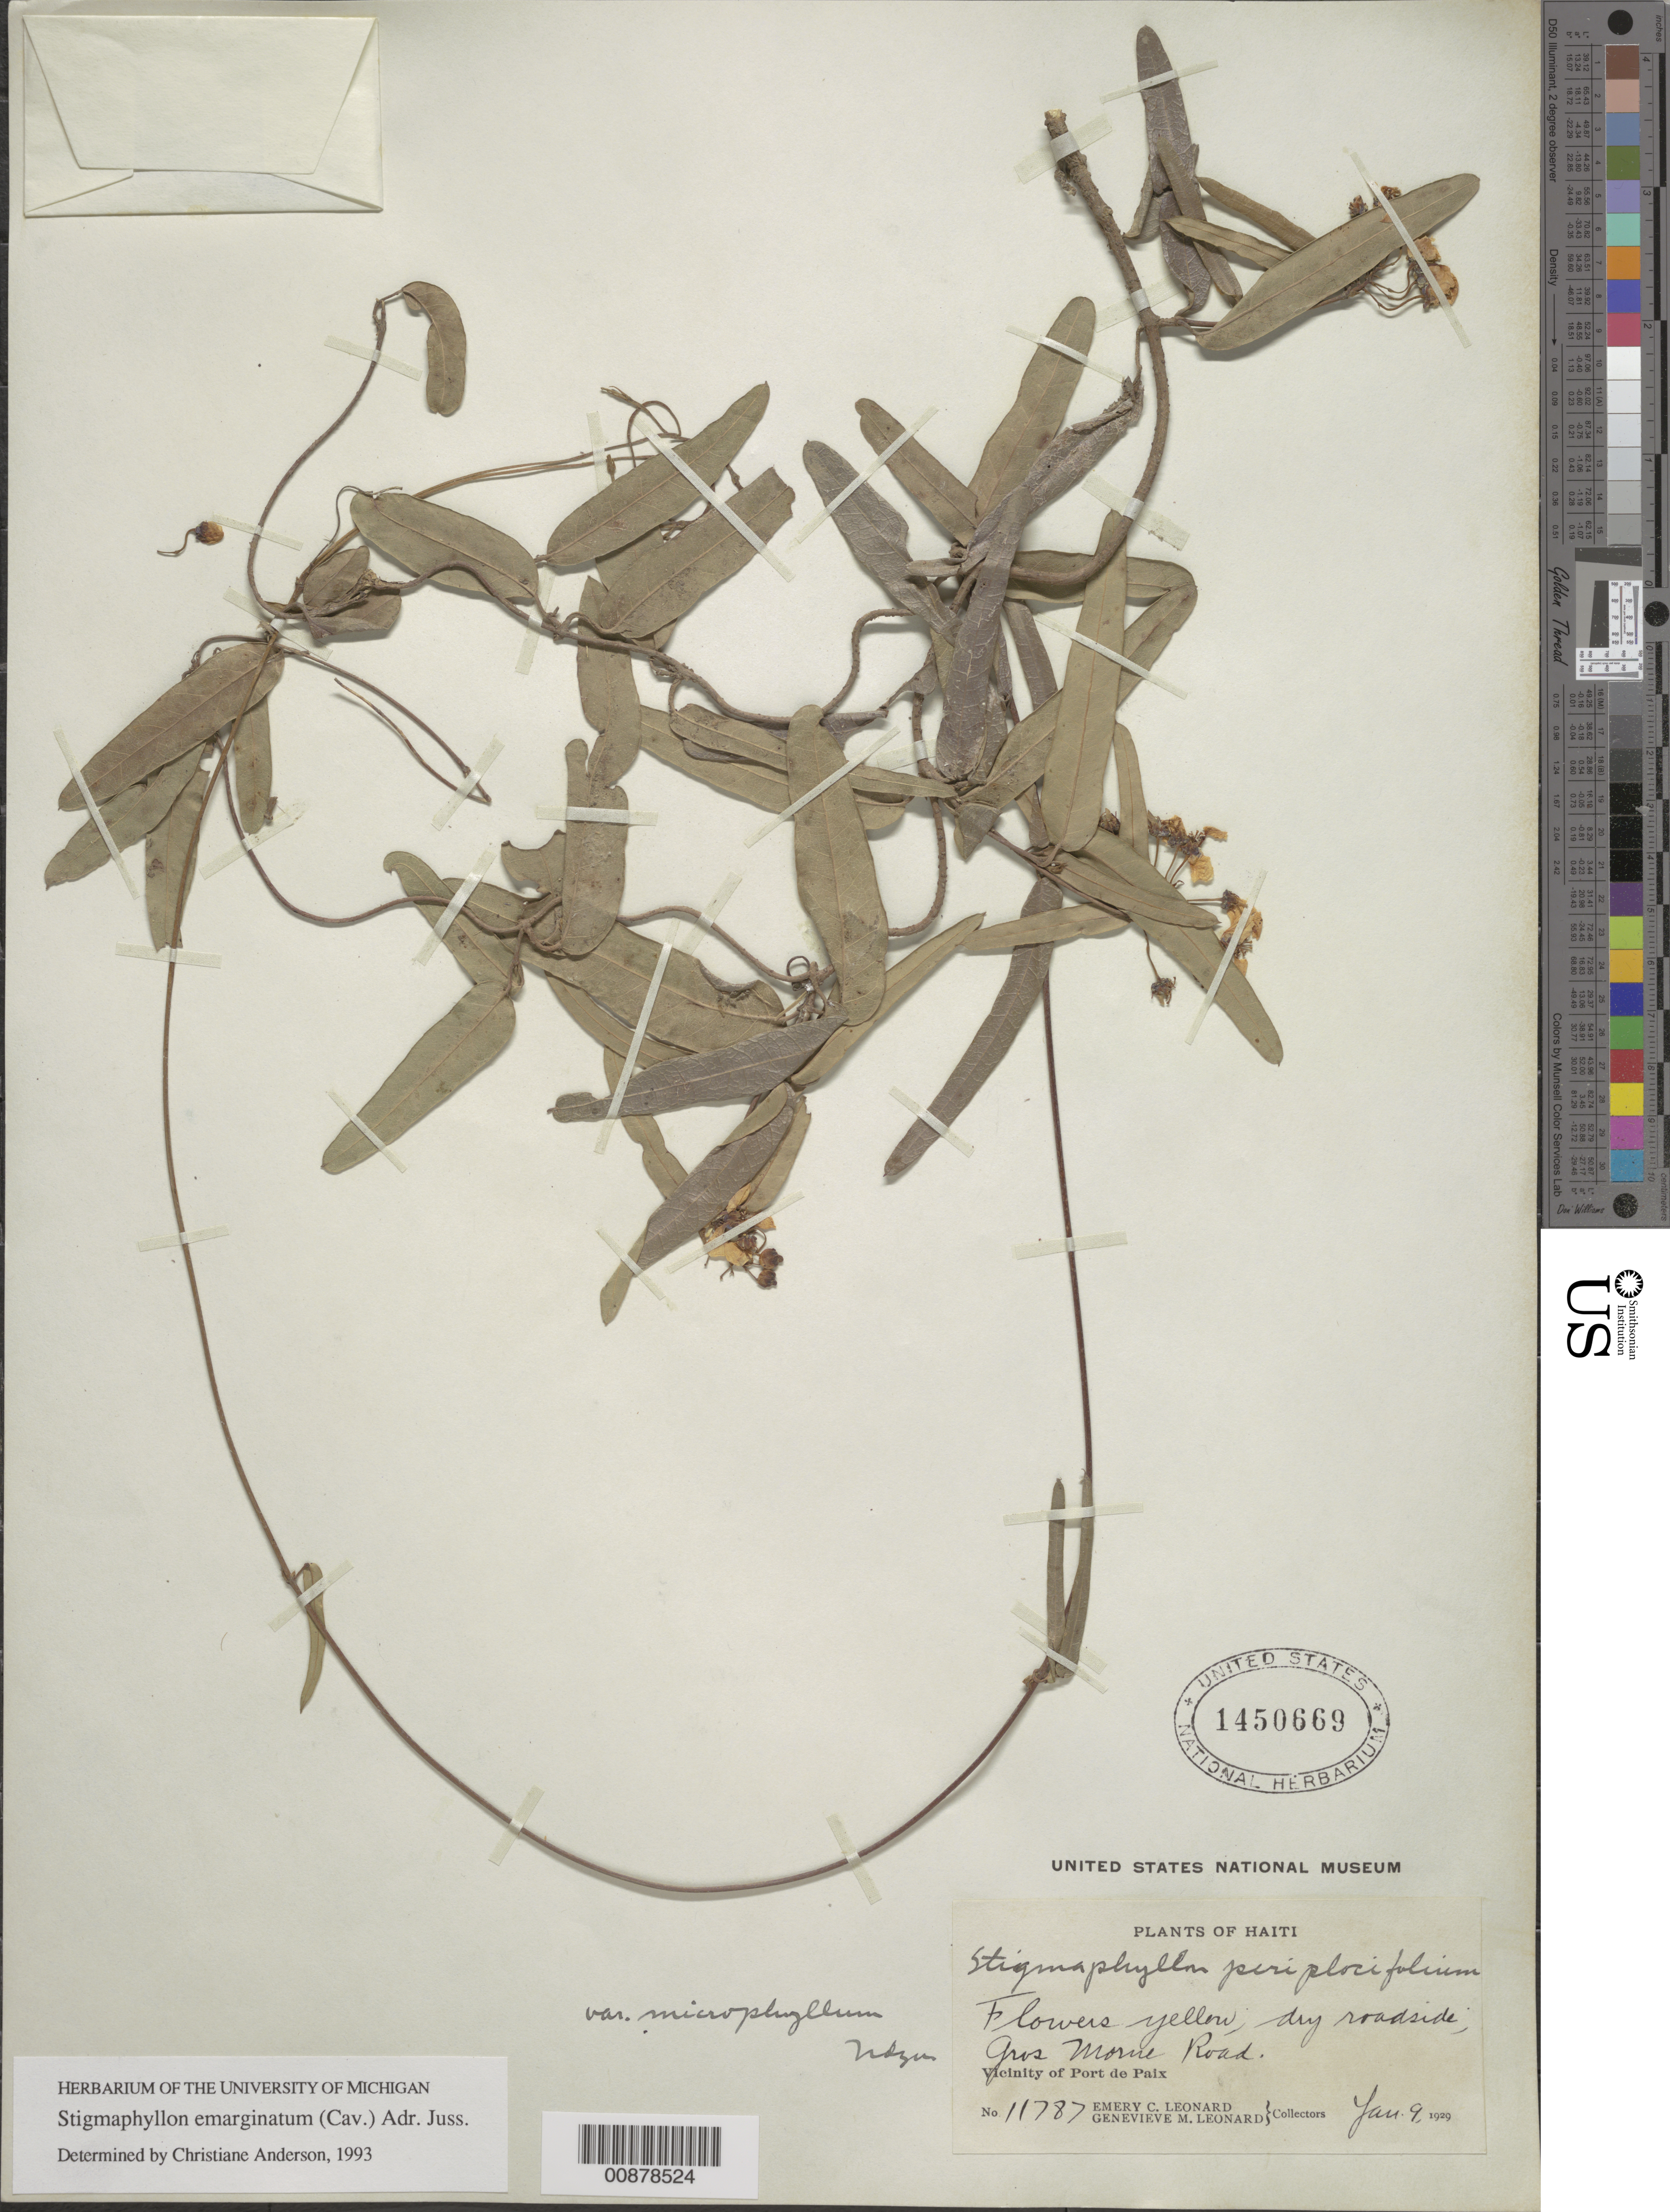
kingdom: Plantae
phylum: Tracheophyta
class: Magnoliopsida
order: Malpighiales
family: Malpighiaceae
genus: Stigmaphyllon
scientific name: Stigmaphyllon emarginatum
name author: (Cav.) A. Juss.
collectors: E. C. Leonard & G. M. Leonard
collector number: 11787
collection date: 1929-01-09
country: Haiti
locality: Gros Morne Road. Vicinity of Port de Paix.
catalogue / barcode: US 1450669